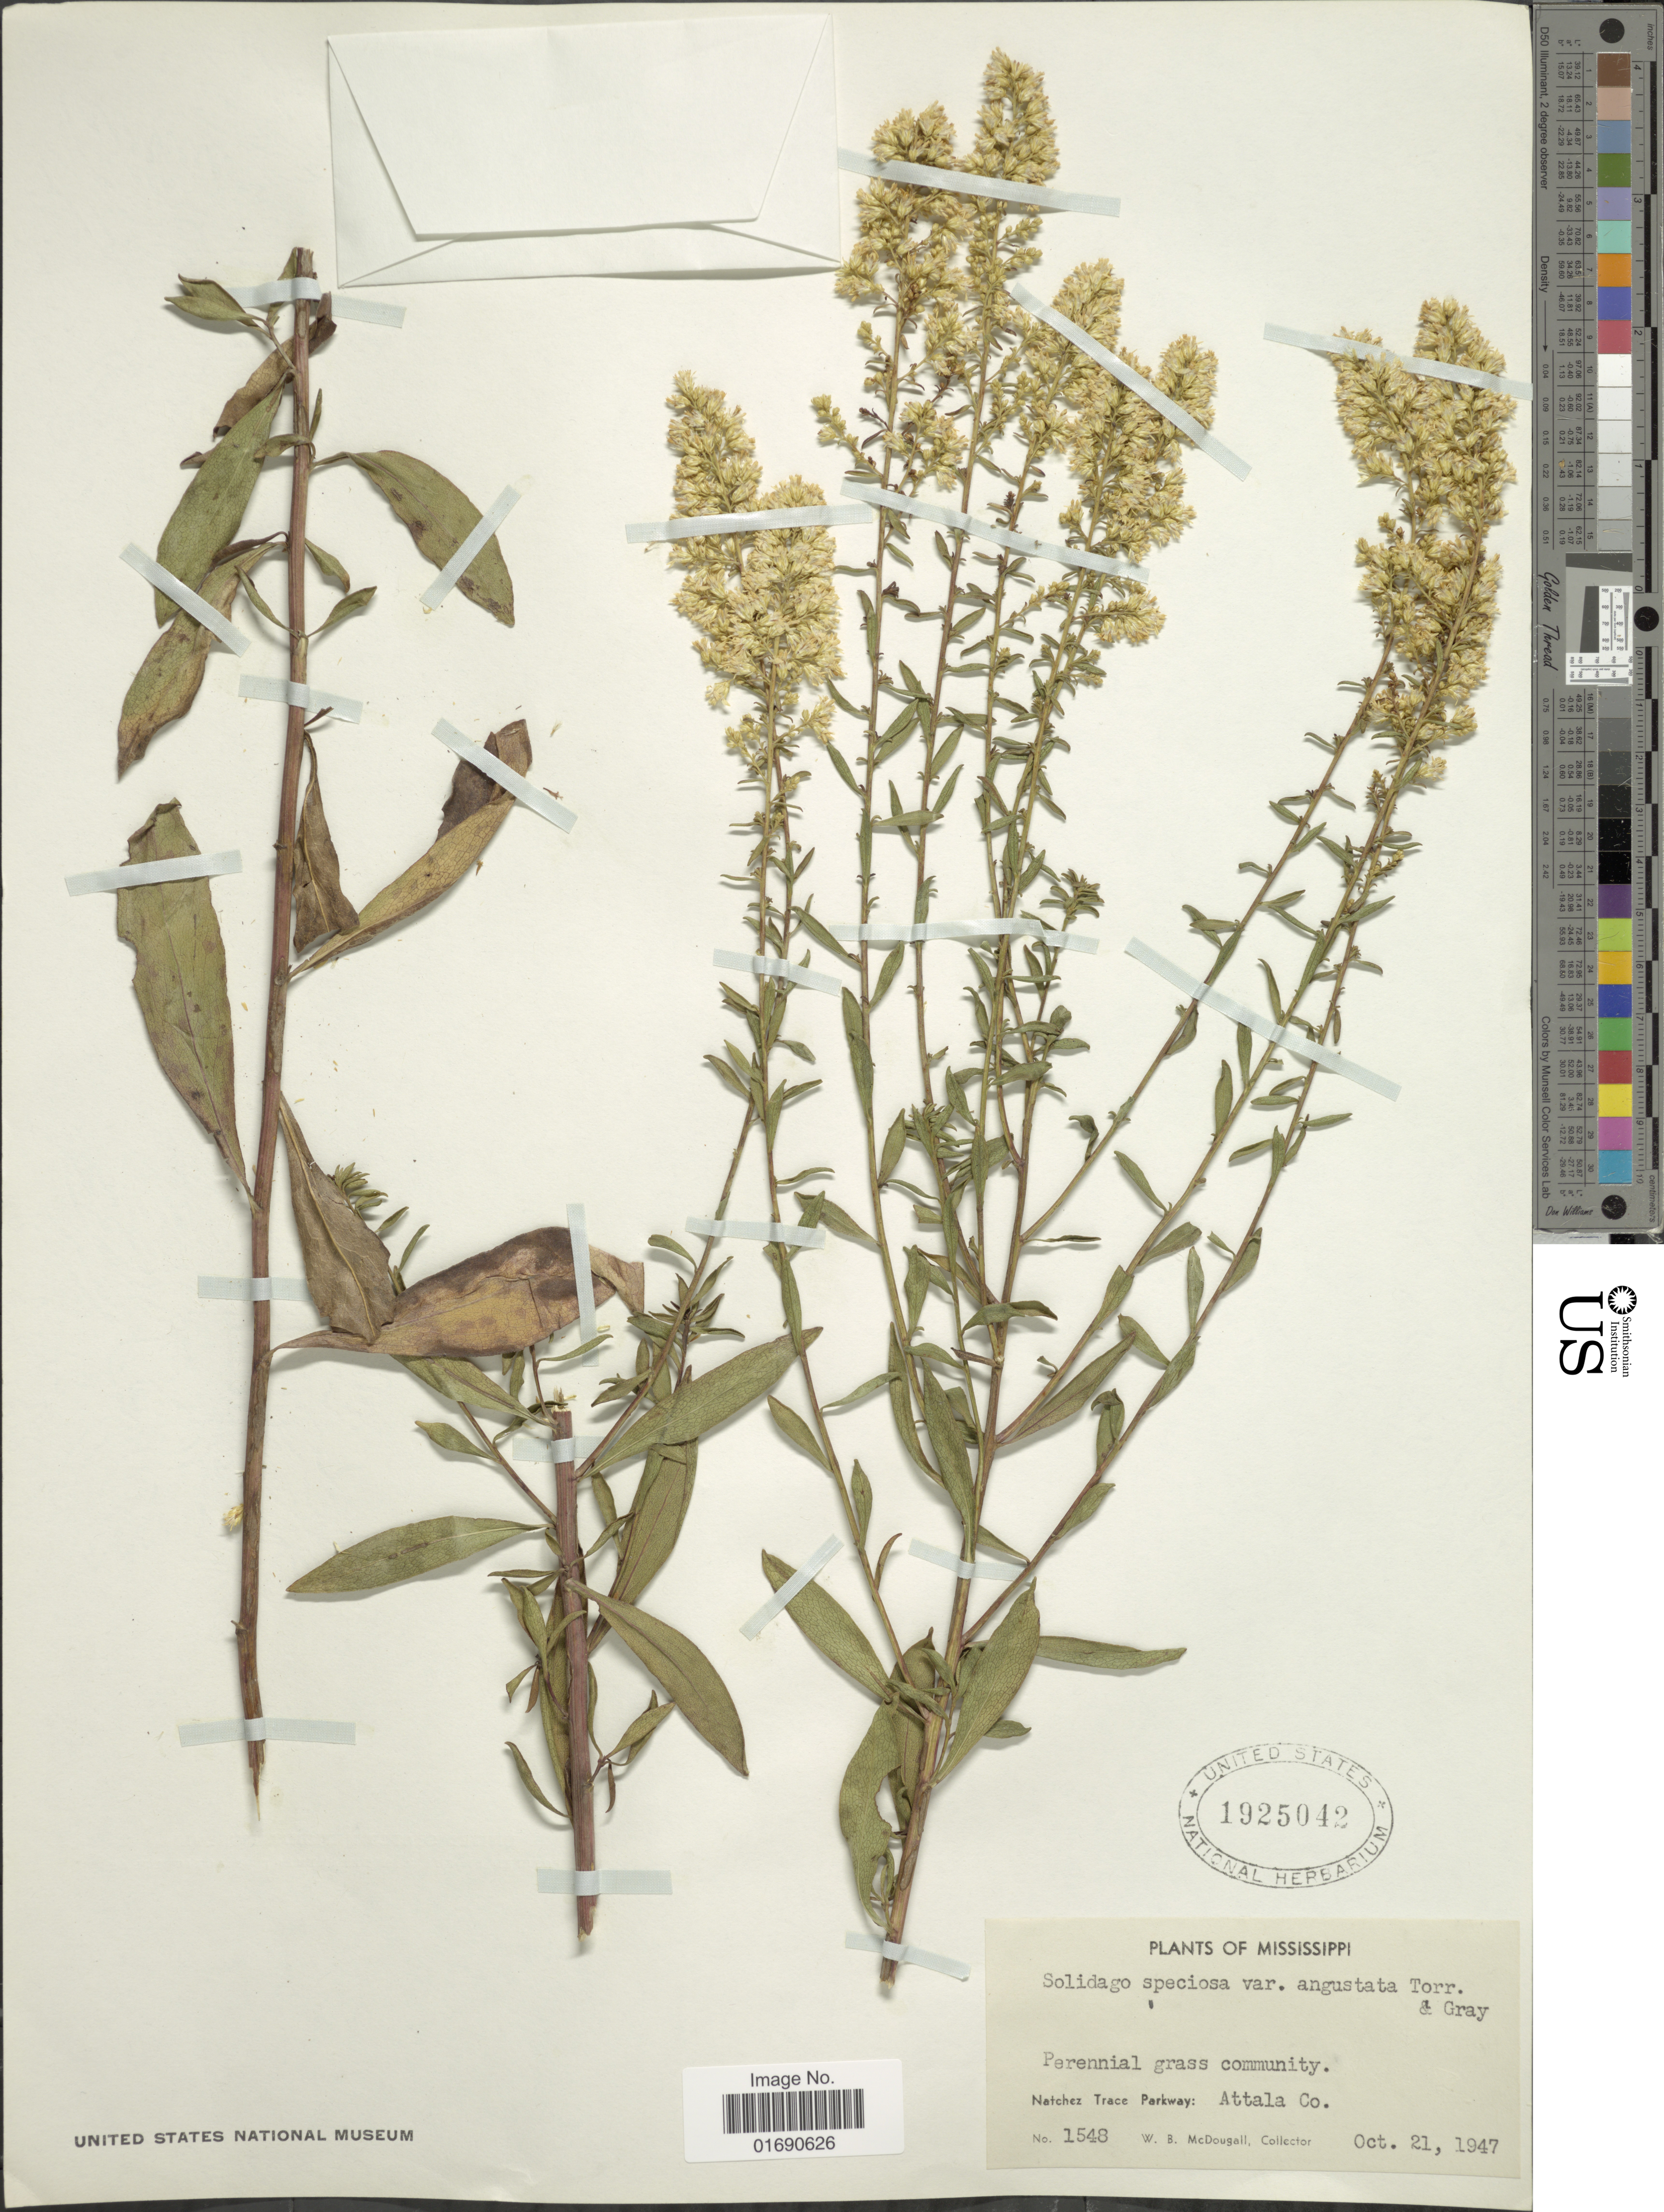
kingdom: Plantae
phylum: Tracheophyta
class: Magnoliopsida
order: Asterales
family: Asteraceae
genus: Solidago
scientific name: Solidago speciosa var. angustata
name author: Torr. & A. Gray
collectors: W. B. McDougal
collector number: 1548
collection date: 1947-10-21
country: United States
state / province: Mississippi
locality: Perennial grass community, Natchez Trace Parkway: Attala Co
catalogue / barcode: US 1925042